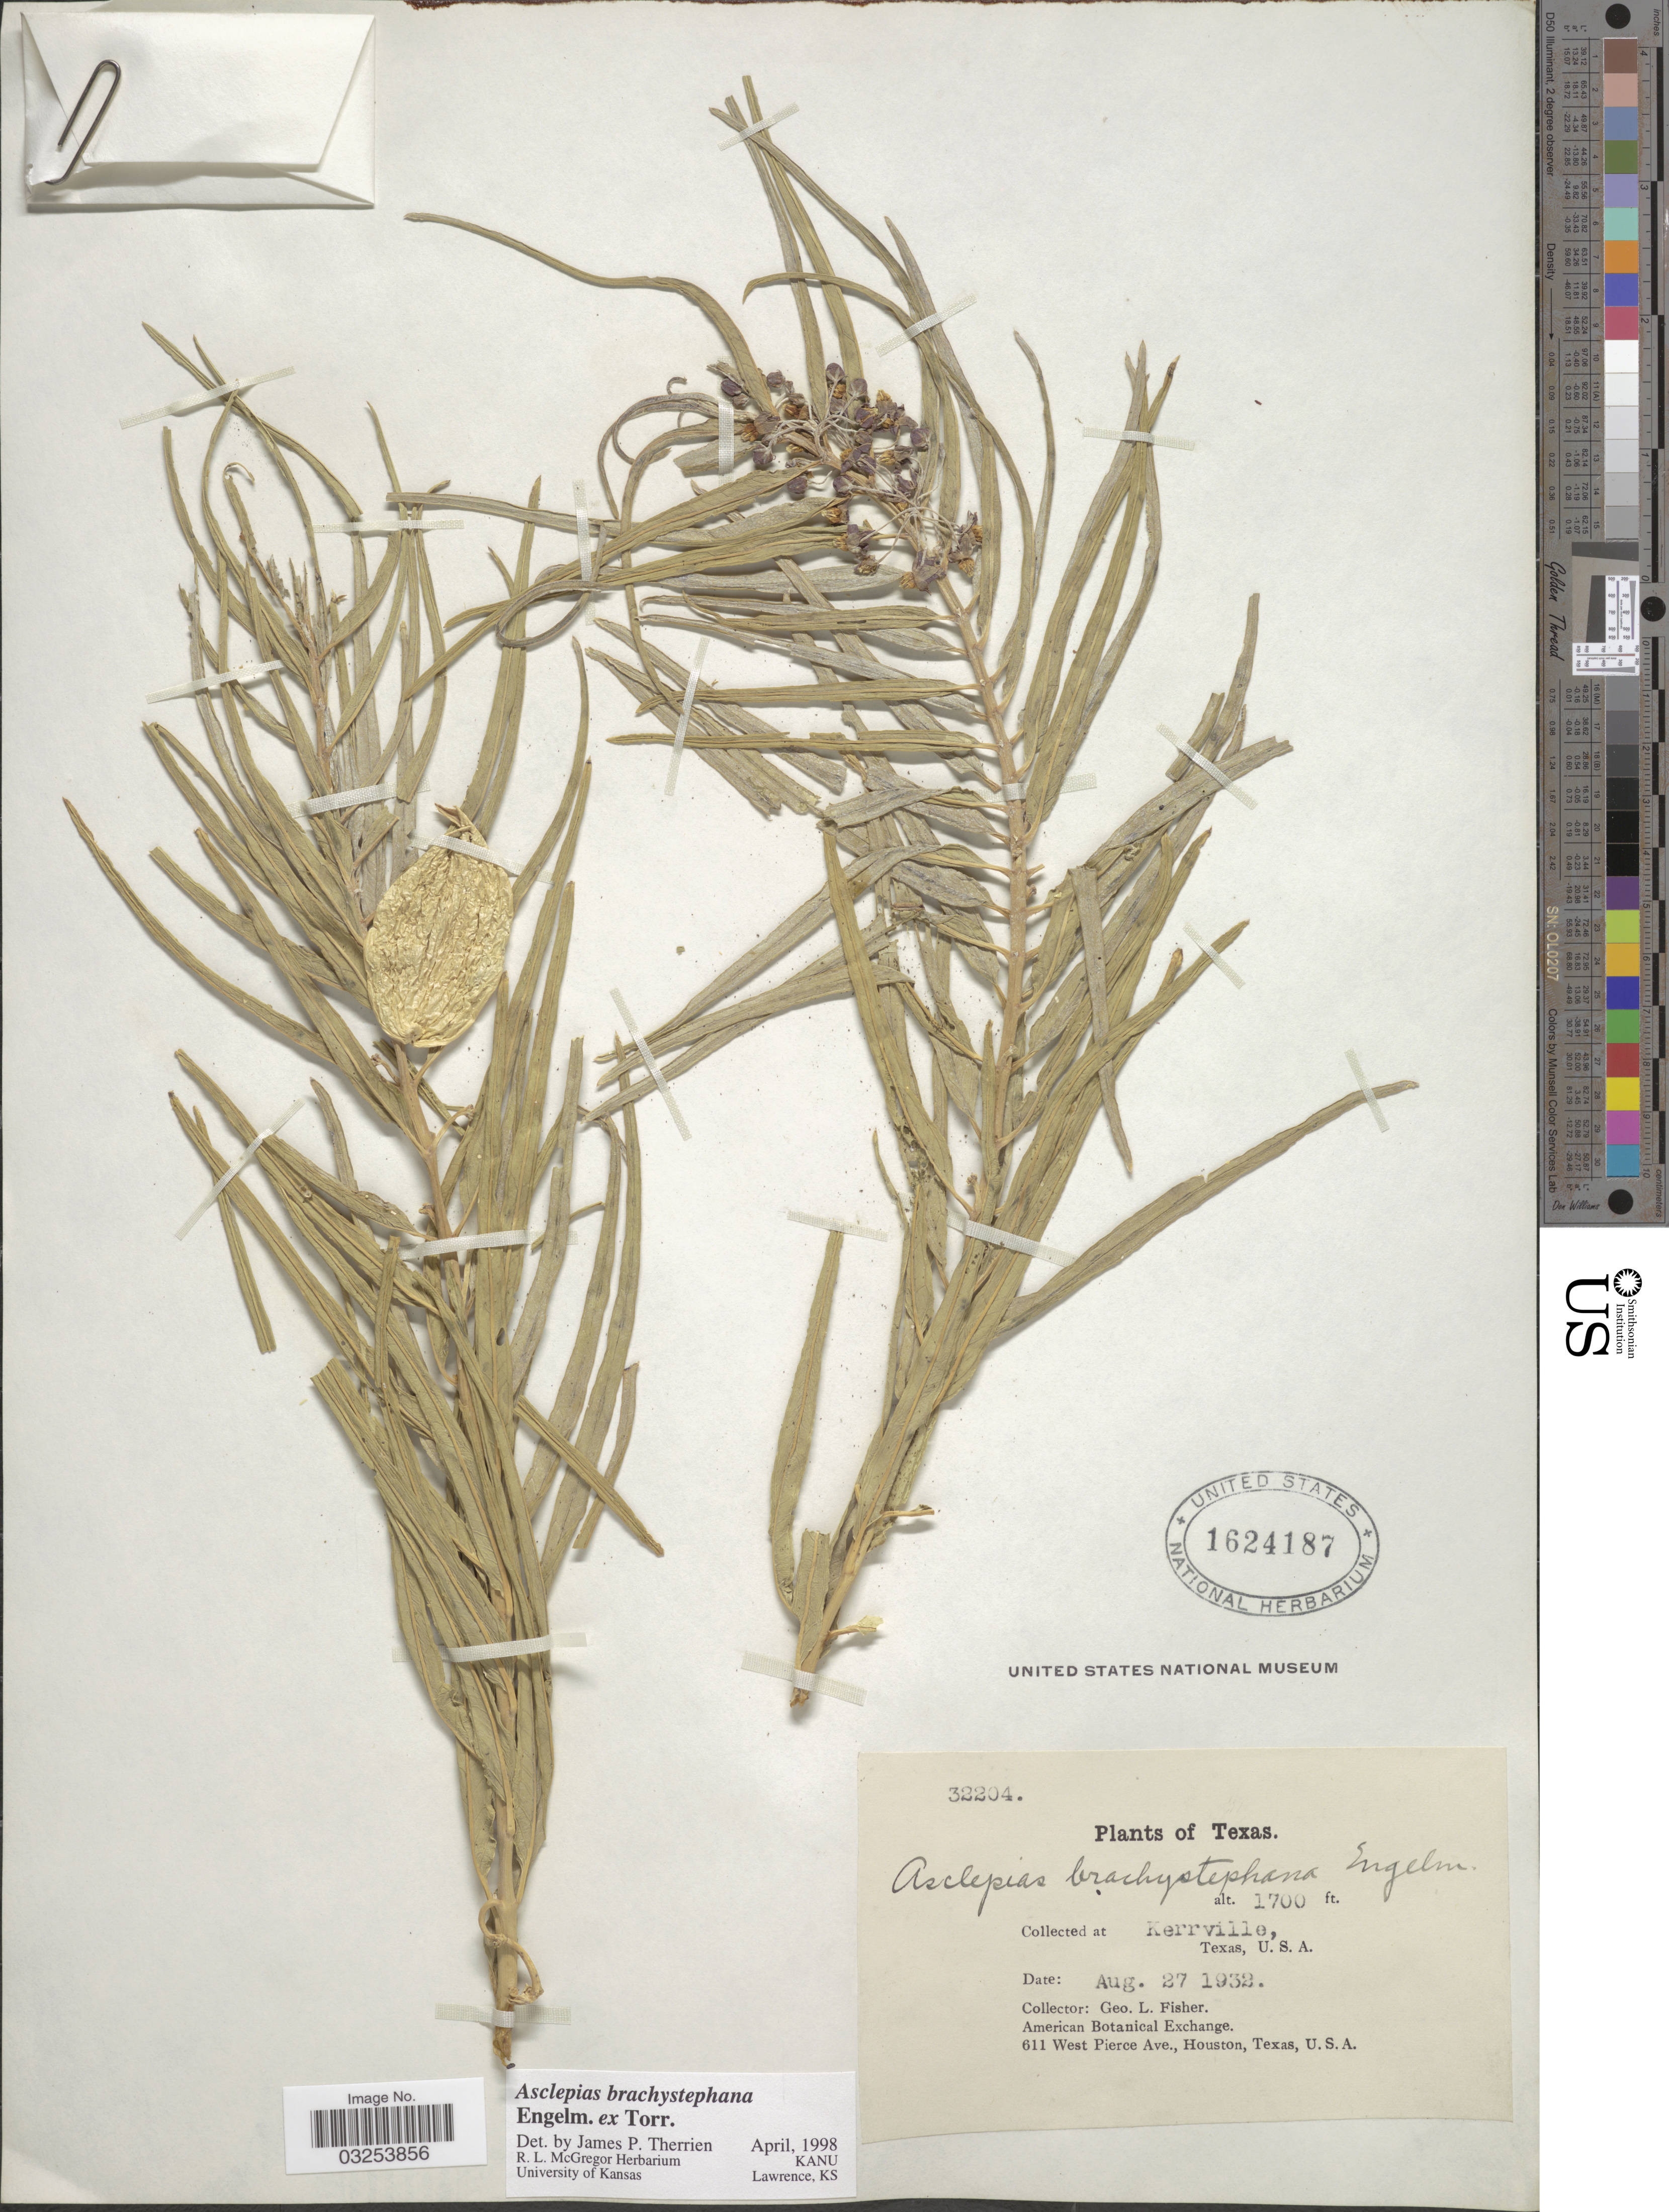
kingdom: Plantae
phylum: Tracheophyta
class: Magnoliopsida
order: Gentianales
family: Apocynaceae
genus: Asclepias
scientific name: Asclepias brachystephana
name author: Engelm. ex Torr.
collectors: G. L. Fisher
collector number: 32204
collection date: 1932-08-27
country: United States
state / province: Texas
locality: Kerrville.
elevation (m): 518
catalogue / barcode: US 1624187